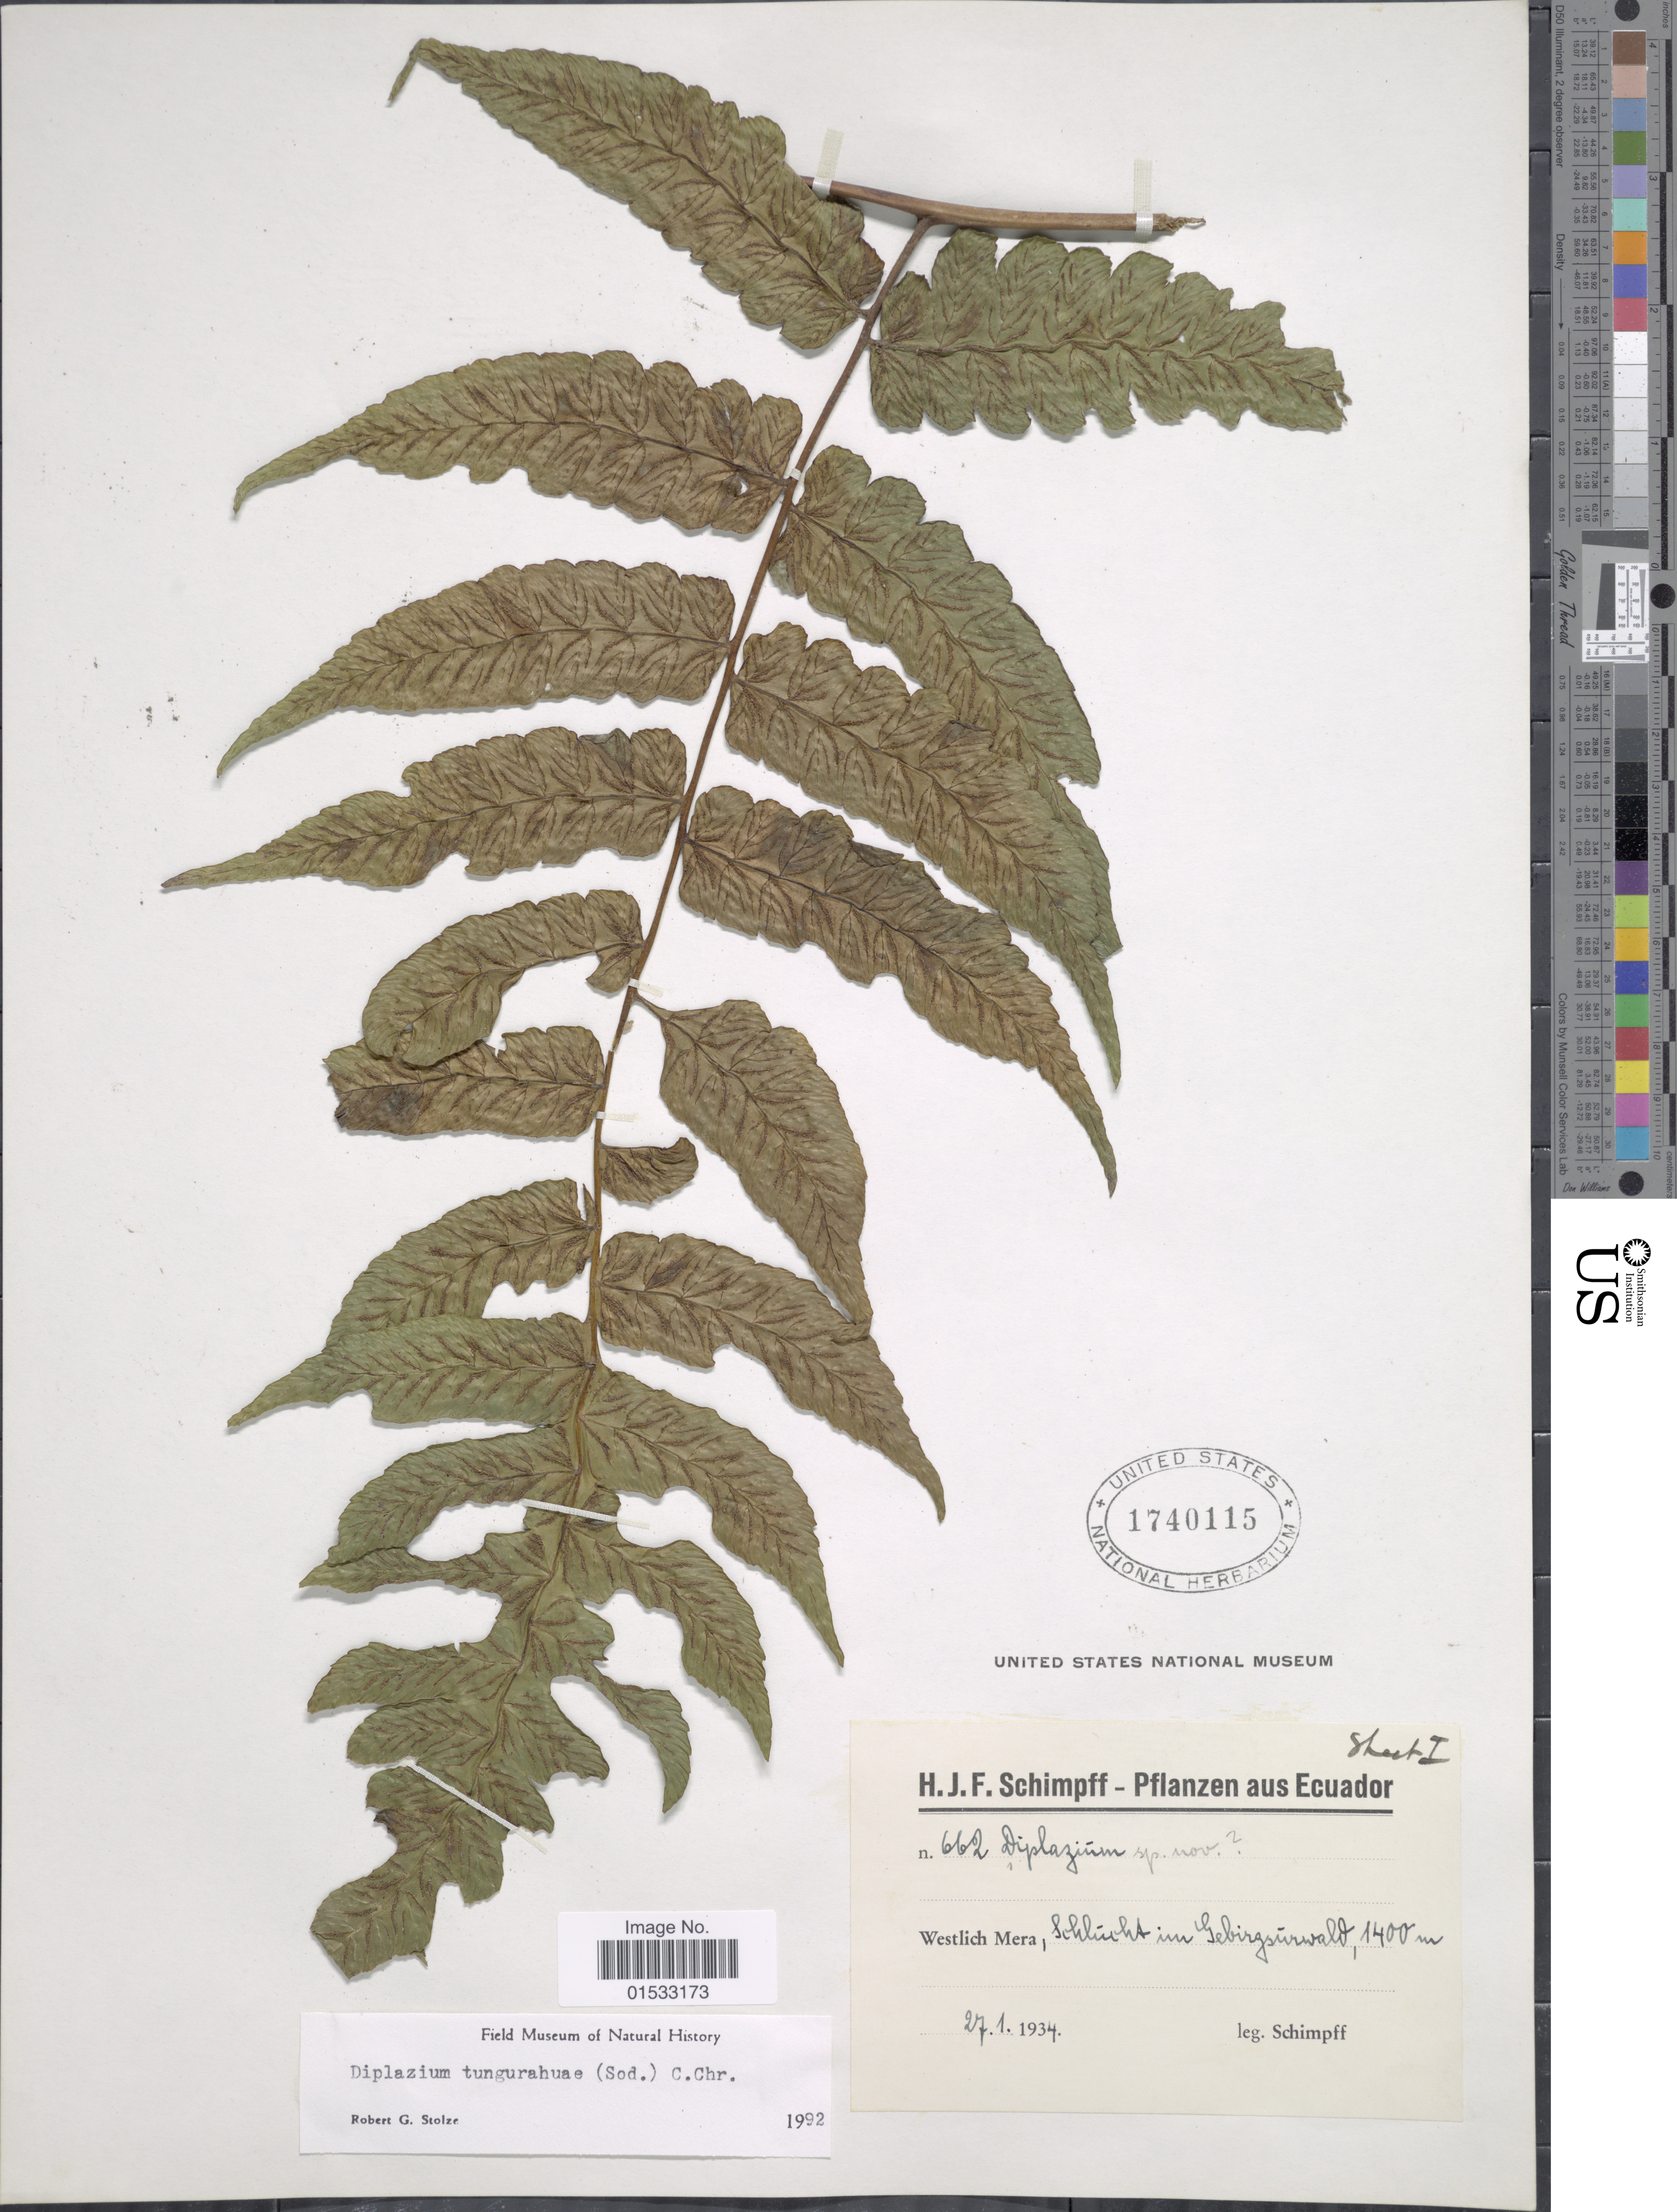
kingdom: Plantae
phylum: Tracheophyta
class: Polypodiopsida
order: Polypodiales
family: Athyriaceae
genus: Diplazium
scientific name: Diplazium tungurahuae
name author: (Sodiro) C. Chr.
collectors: H. Schimpff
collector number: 662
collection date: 1934-01-27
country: Ecuador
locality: Westlich Mera, Schlucht im Gebirgsurwald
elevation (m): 1400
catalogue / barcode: US 1740115